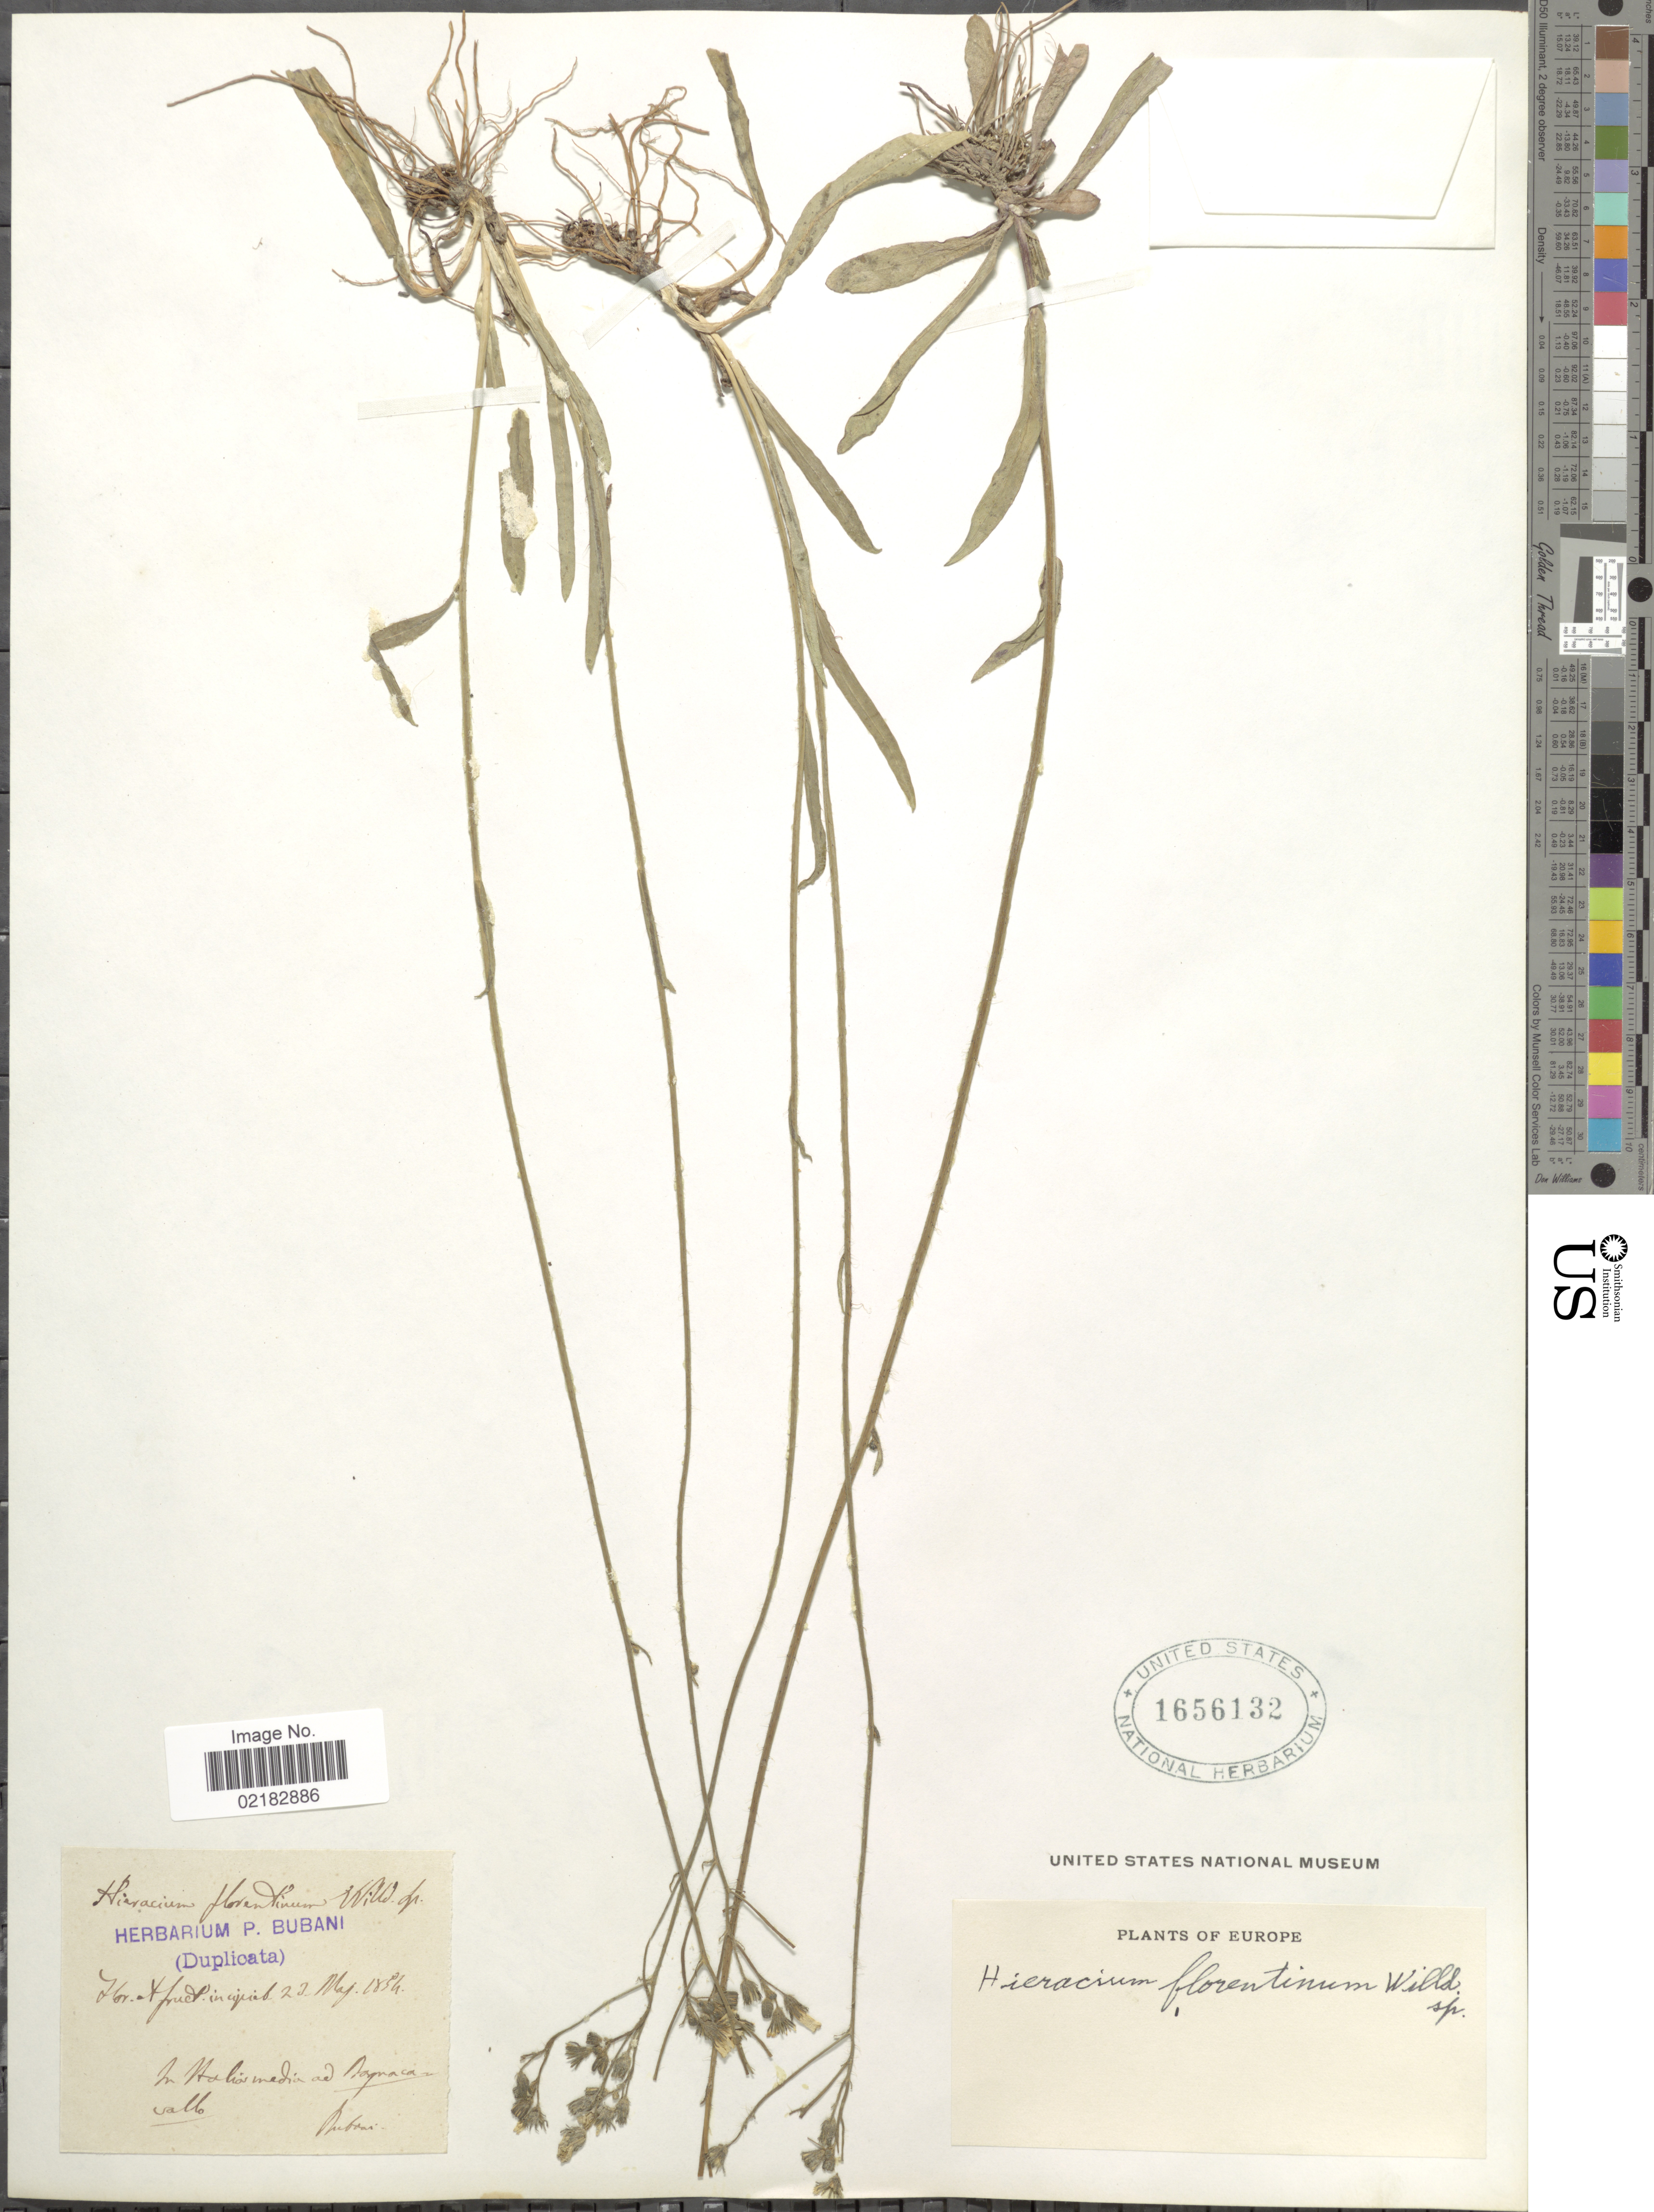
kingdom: Plantae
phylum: Tracheophyta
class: Magnoliopsida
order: Asterales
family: Asteraceae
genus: Hieracium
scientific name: Hieracium florentinum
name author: All.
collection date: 1854-05-23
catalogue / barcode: US 1656132